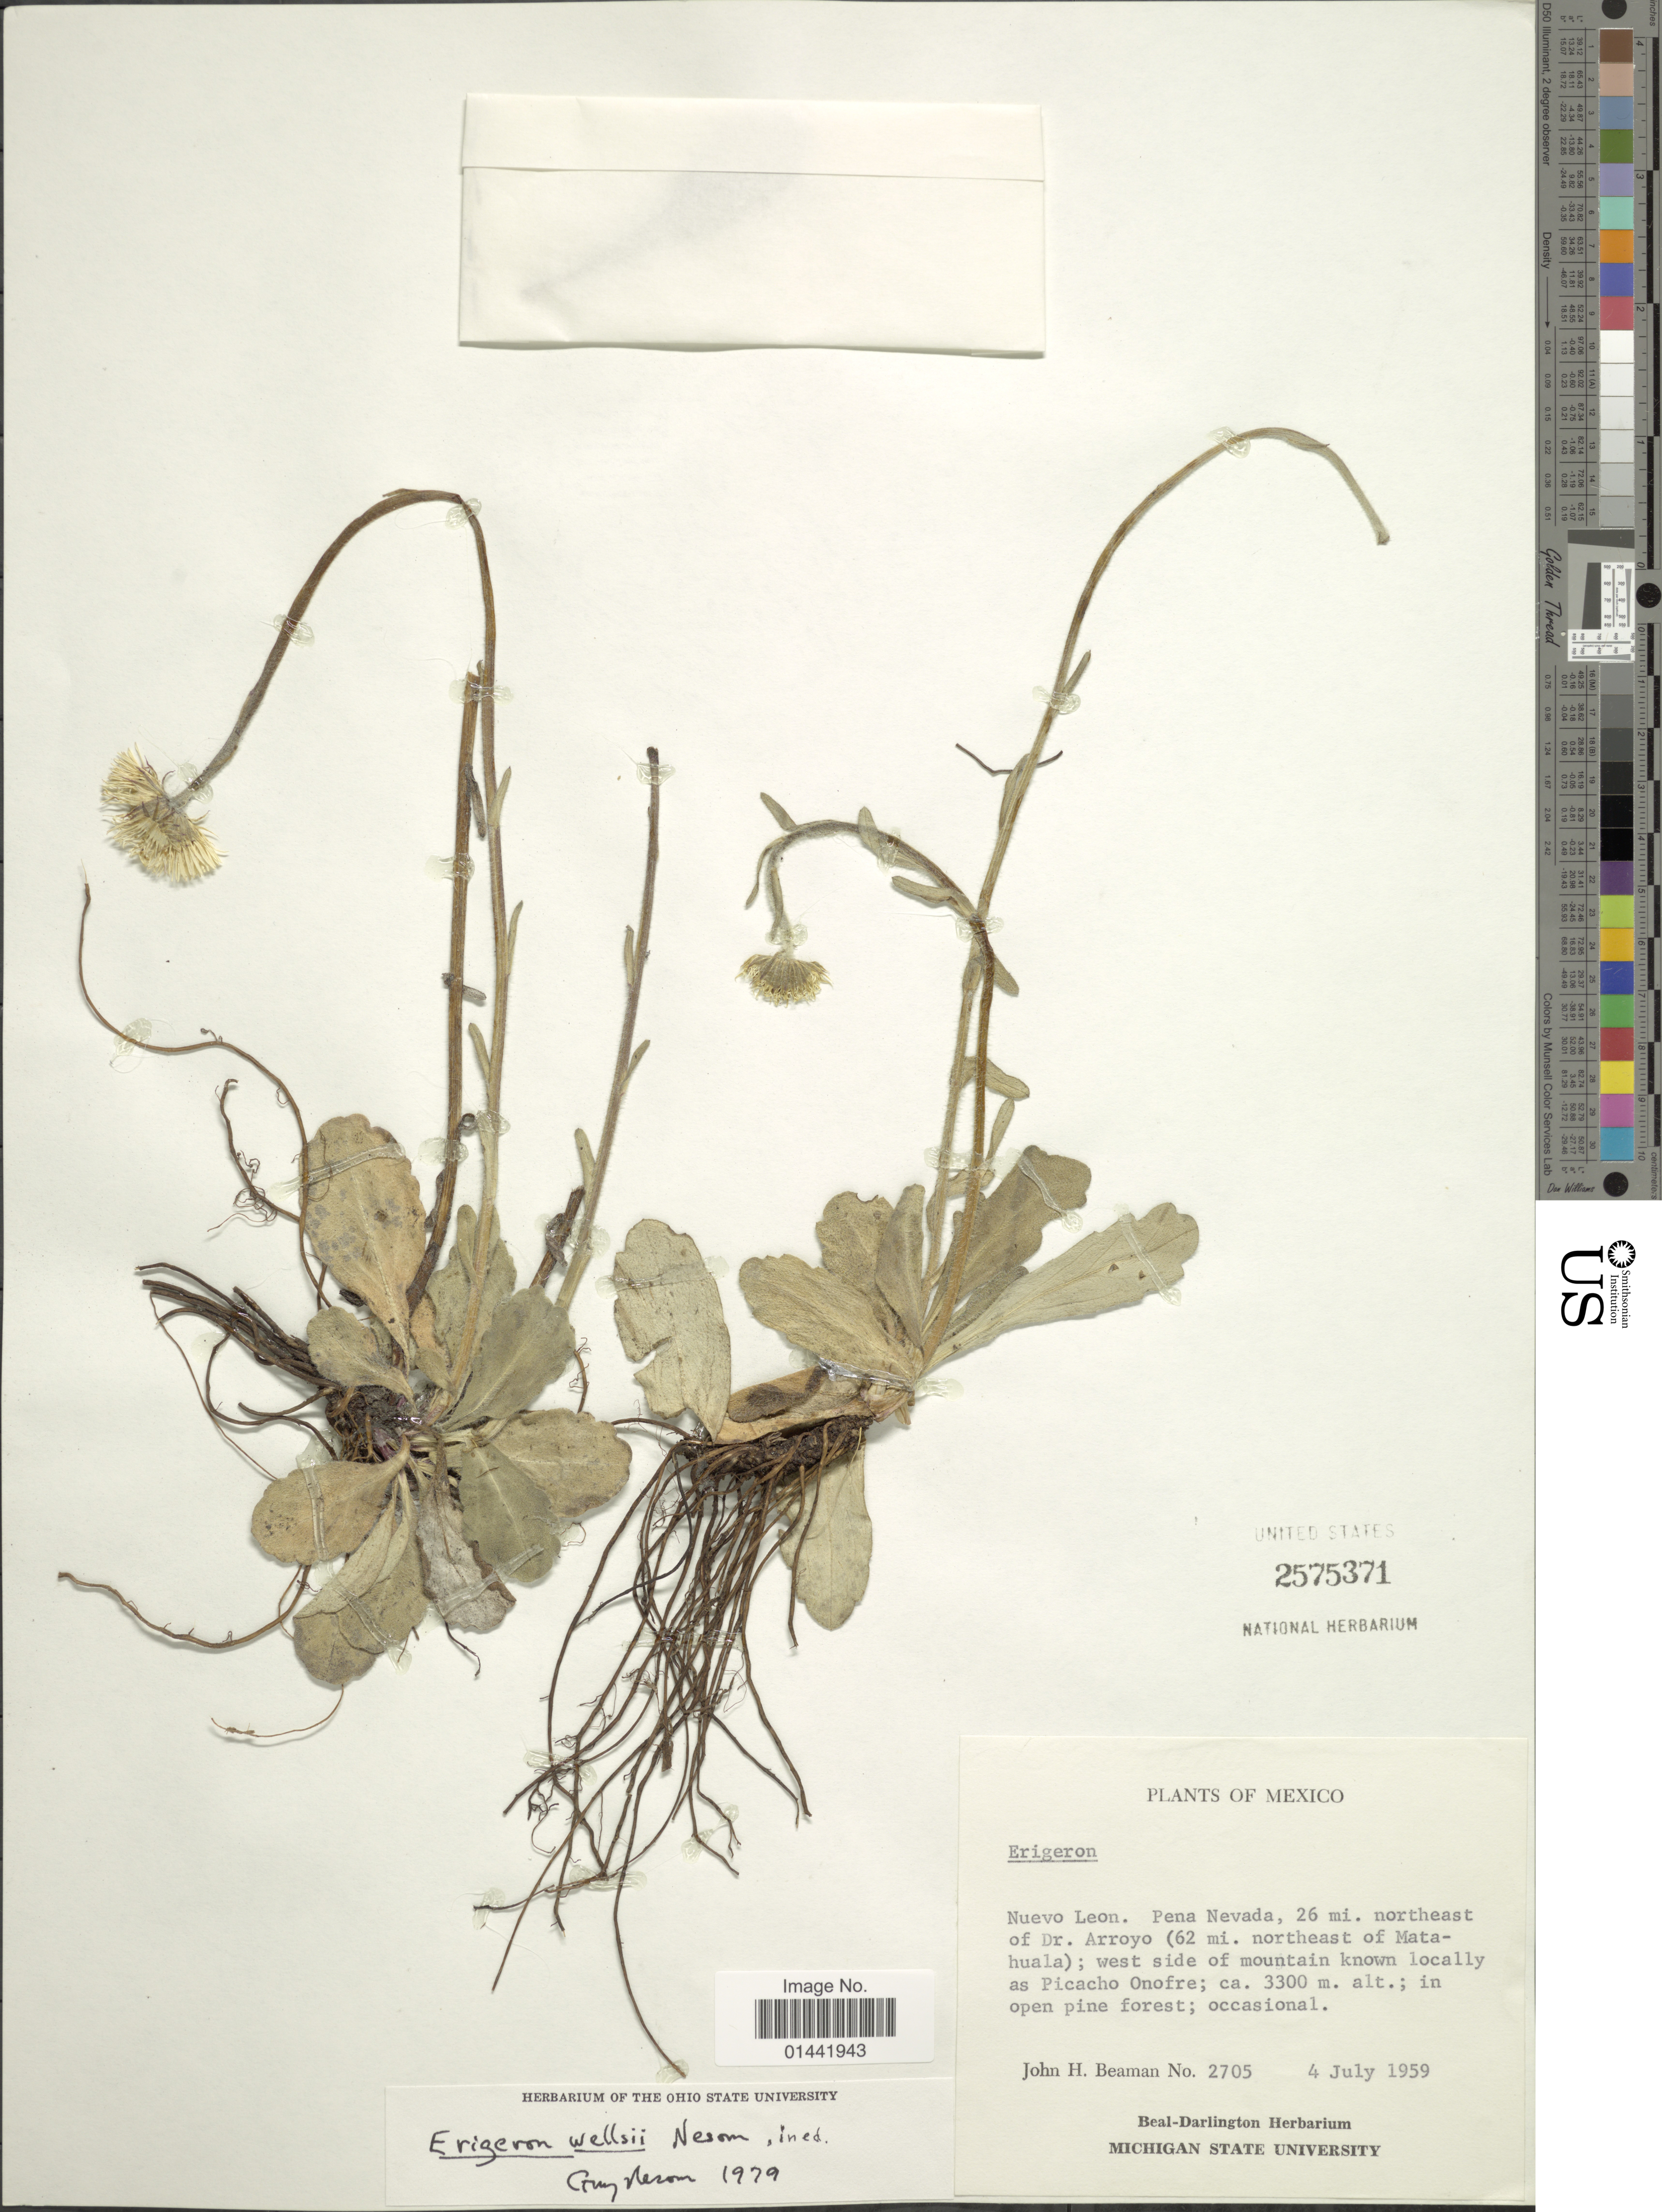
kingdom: Plantae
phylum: Tracheophyta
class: Magnoliopsida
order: Asterales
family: Asteraceae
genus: Erigeron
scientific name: Erigeron wellsii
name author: G.L. Nesom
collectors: J. H. Beaman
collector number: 2705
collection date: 1959-07-04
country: Mexico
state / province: Nuevo León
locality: Pena Nevada, 26 mi. northeast of Dr. Arroyo (62 mi. northeast of Matahuala); west side of mountain known locally as Picacho Onofre; in open pine forest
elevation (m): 3300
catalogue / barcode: US 2575371